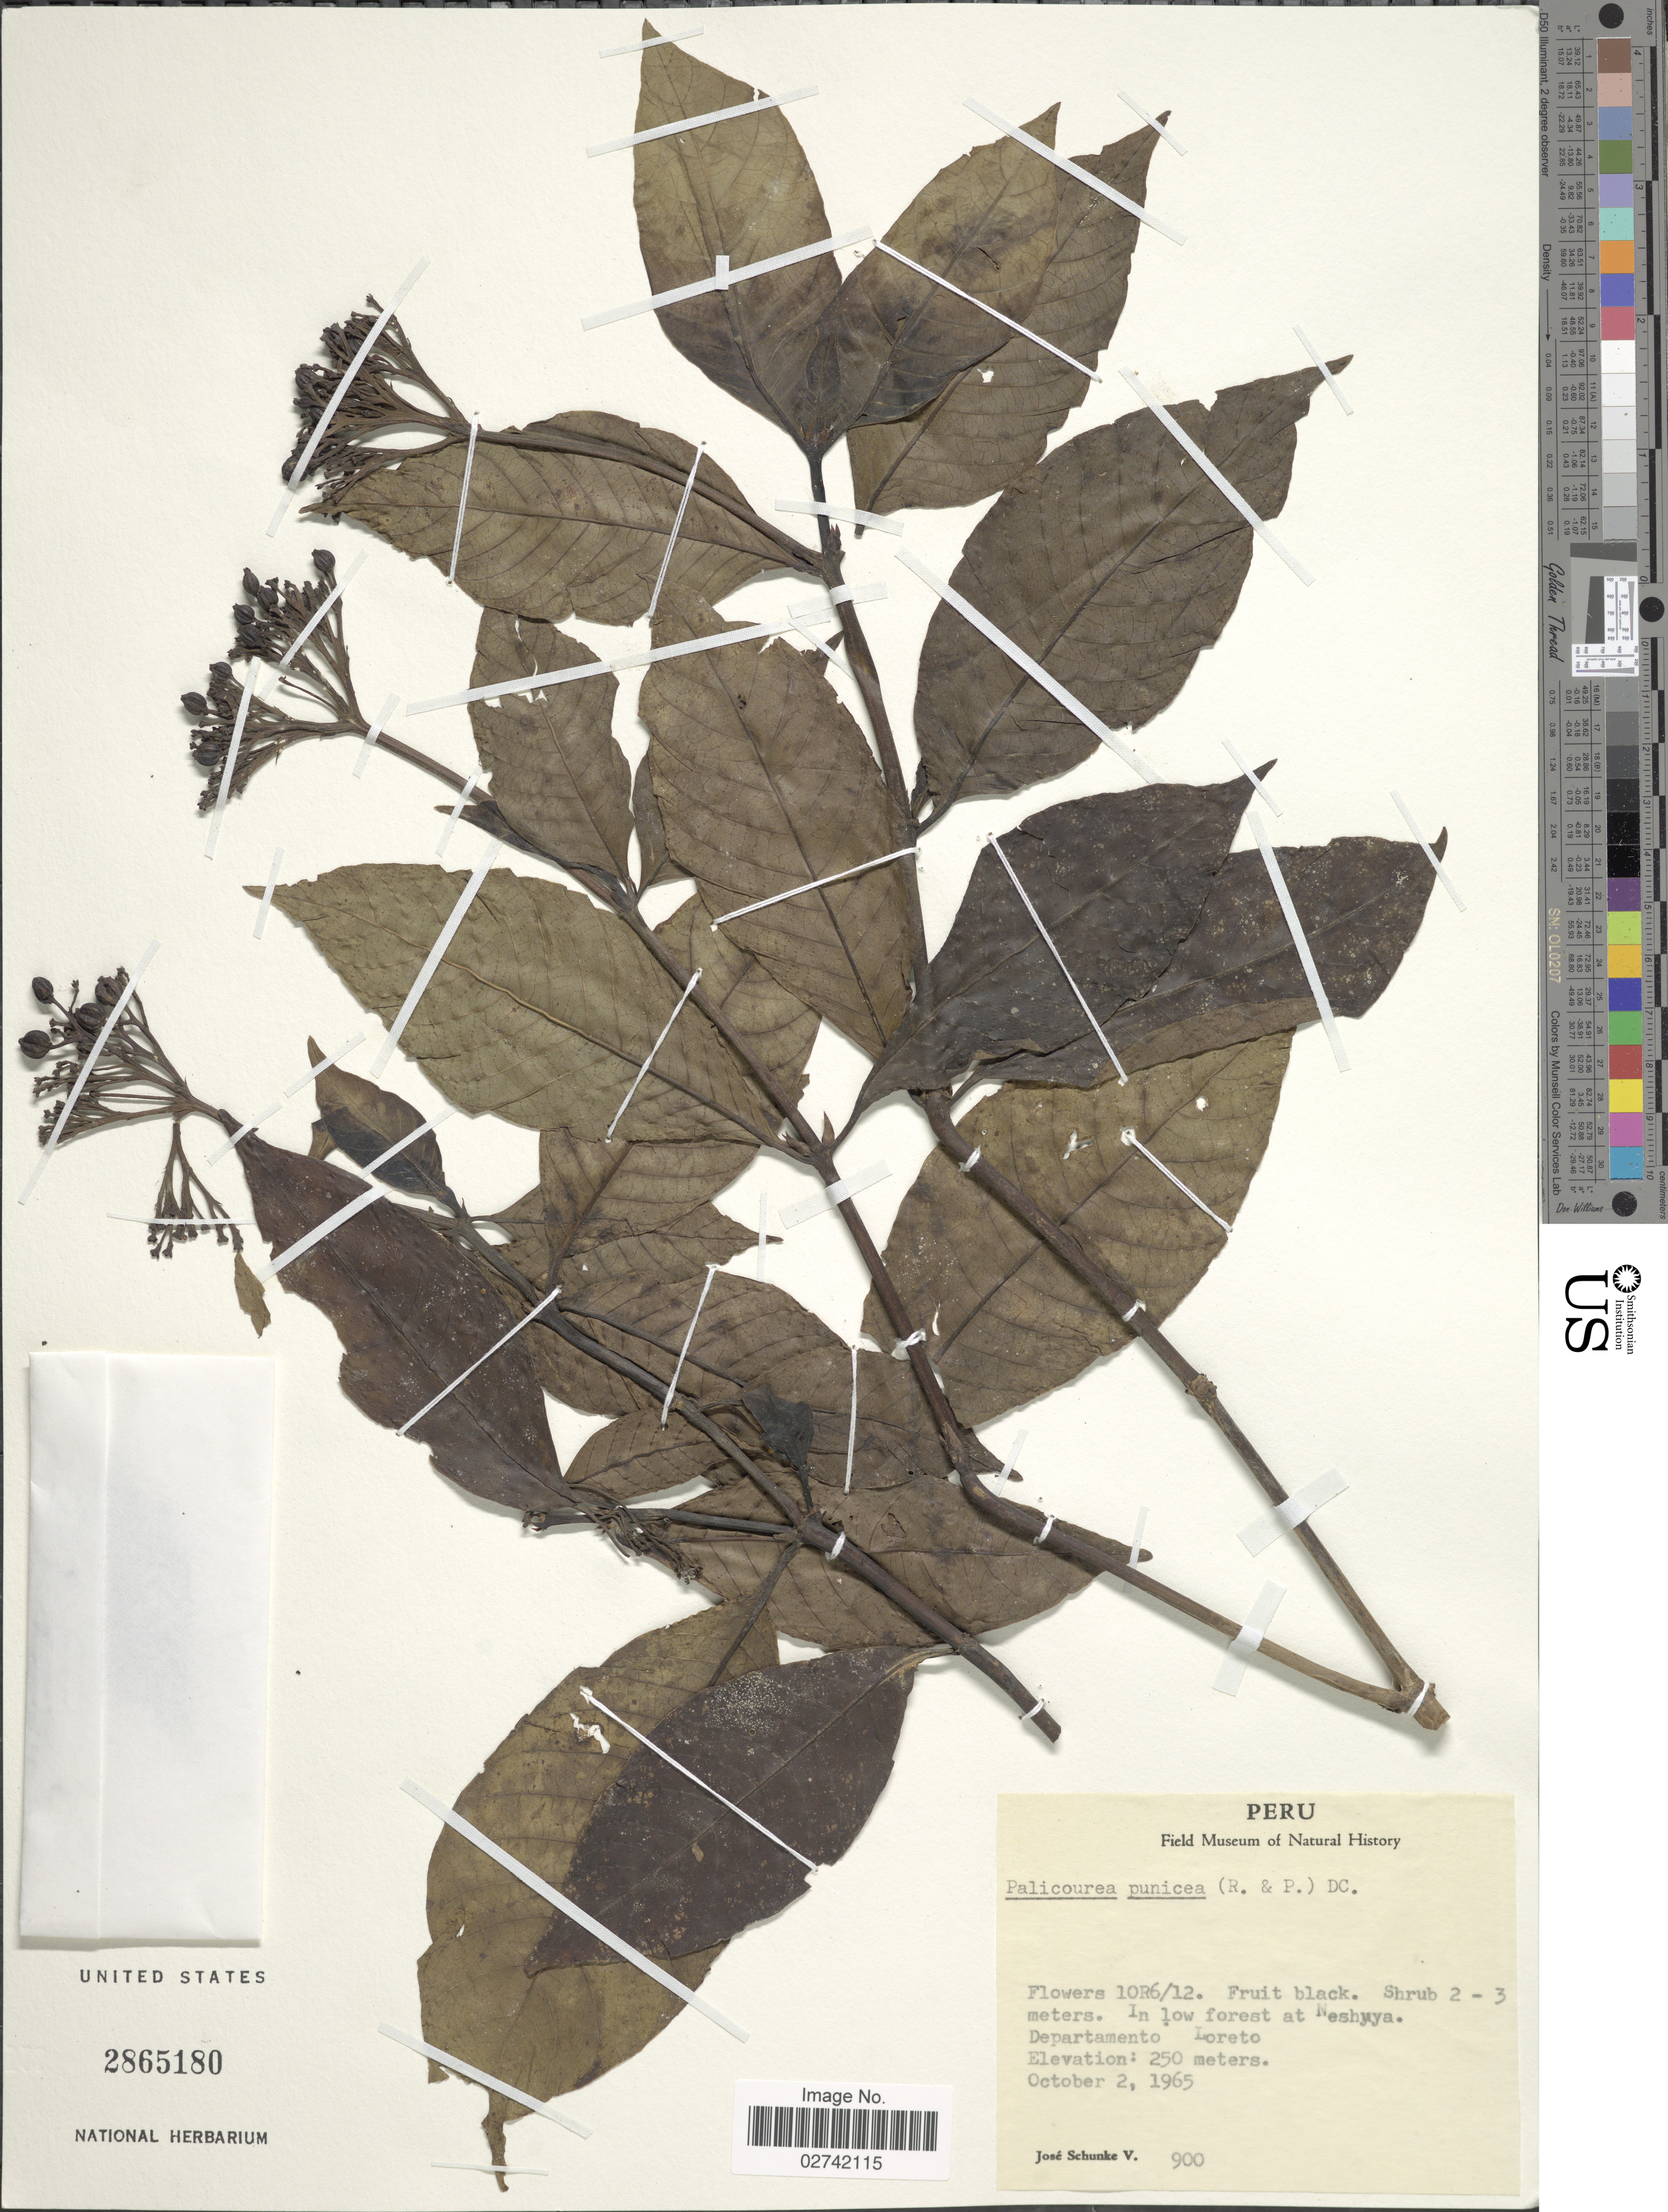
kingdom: Plantae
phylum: Tracheophyta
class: Magnoliopsida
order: Gentianales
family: Rubiaceae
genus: Palicourea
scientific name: Palicourea punicea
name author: (Ruiz & Pav.) DC.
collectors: J. Schunke Vigo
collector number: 900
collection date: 1965-10-02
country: Peru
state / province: Loreto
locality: In low forest at Neshuya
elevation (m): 250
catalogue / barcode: US 2865180